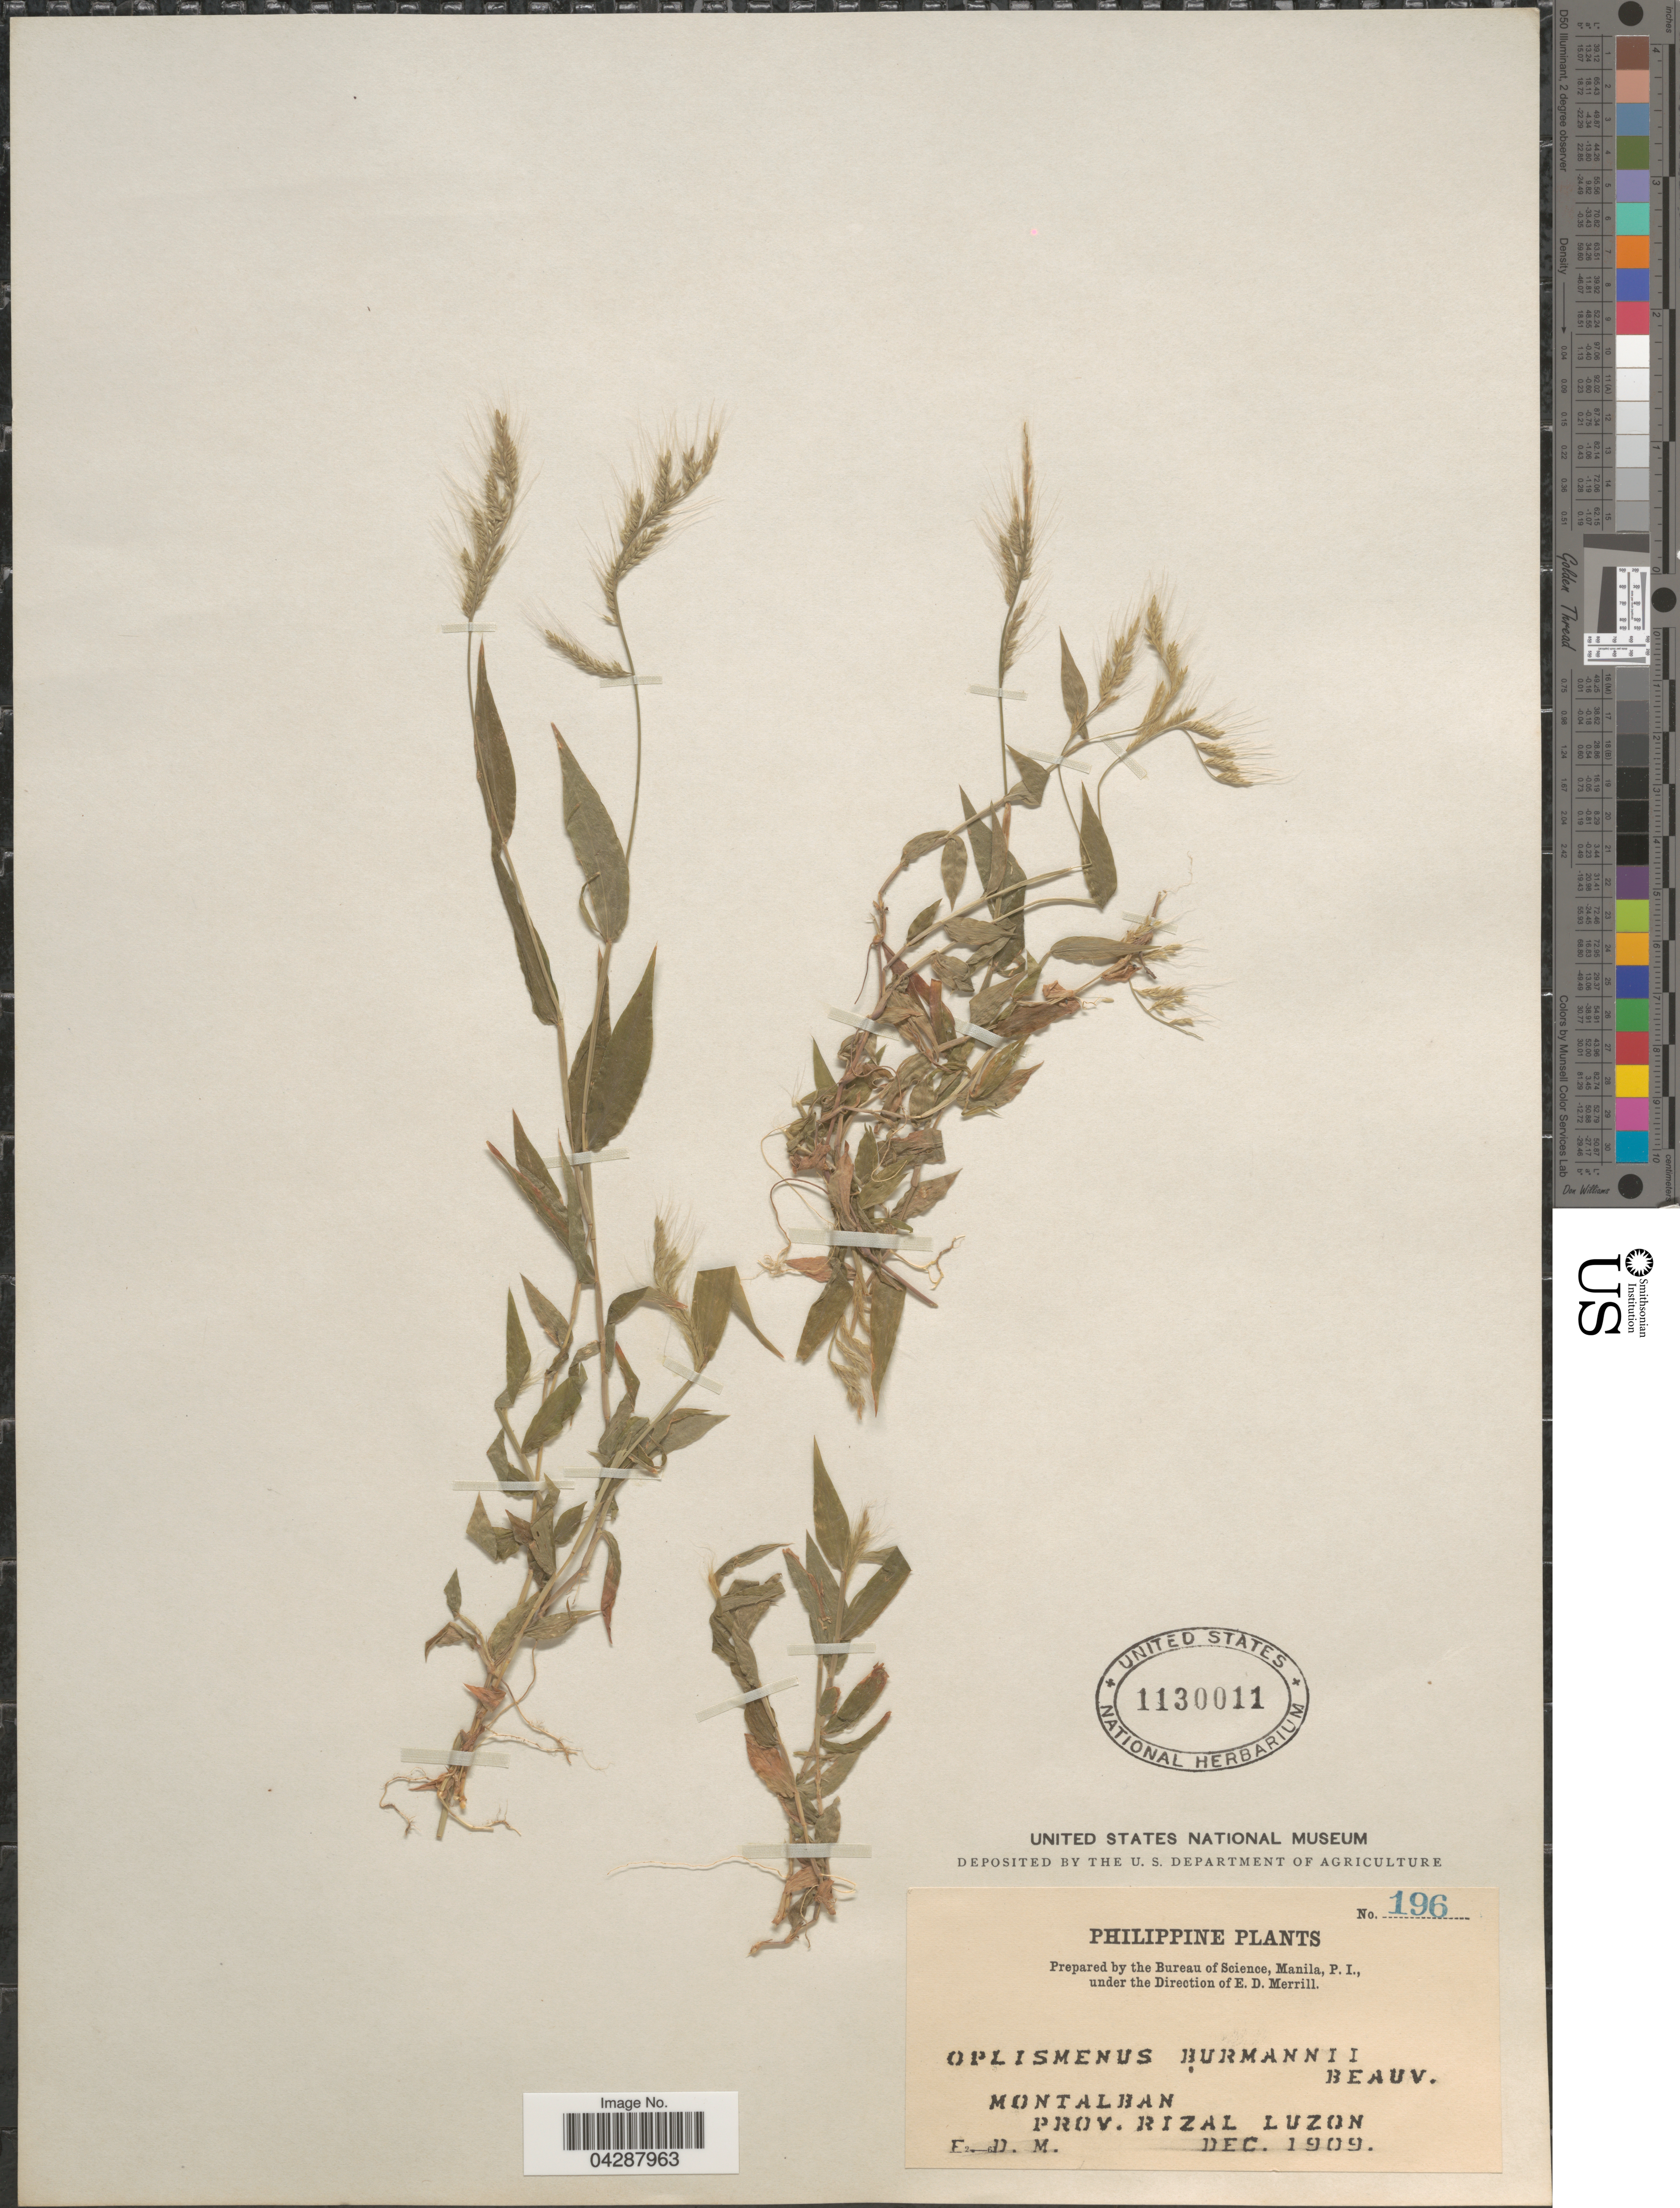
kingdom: Plantae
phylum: Tracheophyta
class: Liliopsida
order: Poales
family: Poaceae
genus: Oplismenus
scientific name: Oplismenus burmannii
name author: (Retz.) P. Beauv.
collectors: E. D. Merrill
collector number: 196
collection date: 1909-12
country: Philippines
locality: Montalban. Prov. Rizal. Luzon.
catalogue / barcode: US 1130011